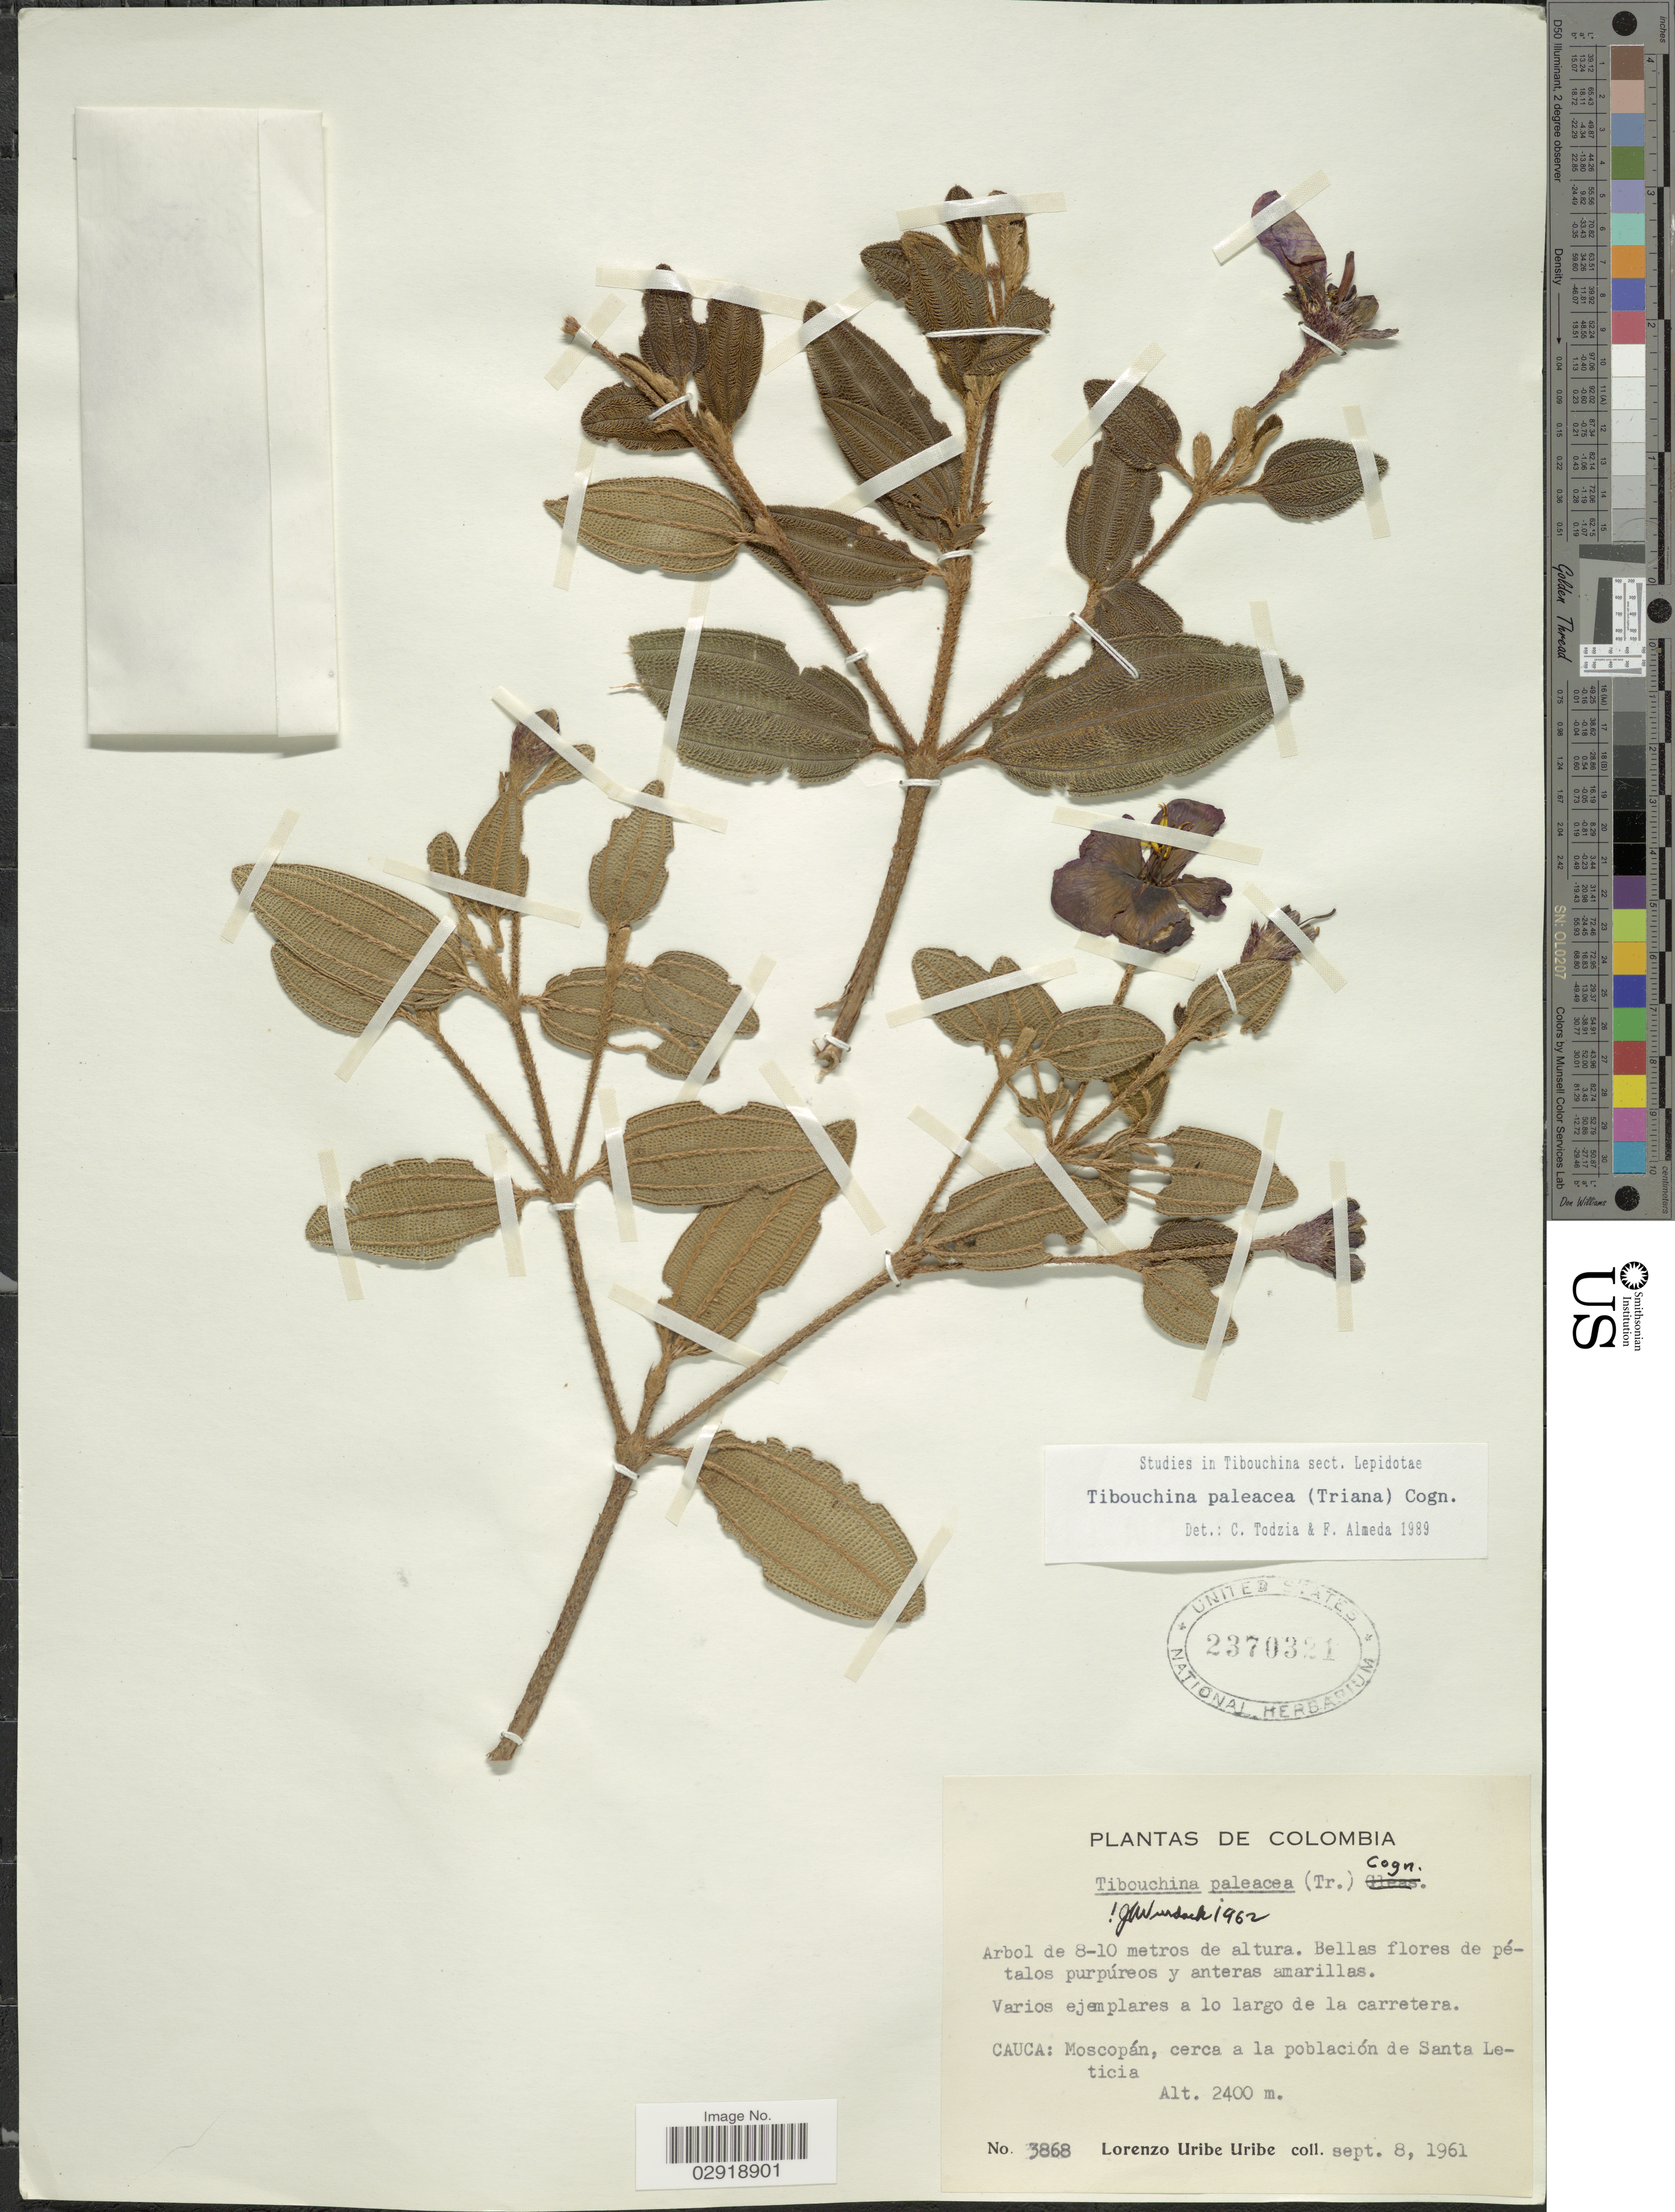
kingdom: Plantae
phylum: Tracheophyta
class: Magnoliopsida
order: Myrtales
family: Melastomataceae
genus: Andesanthus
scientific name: Andesanthus paleaceus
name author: (Triana) P.J.F. Guim. & Michelang.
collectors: L. Uribe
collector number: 3868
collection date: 1961-09-08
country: Colombia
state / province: Cauca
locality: Moscopán, cerca a la población de Santa Leticia.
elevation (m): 2400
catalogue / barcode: US 2370321